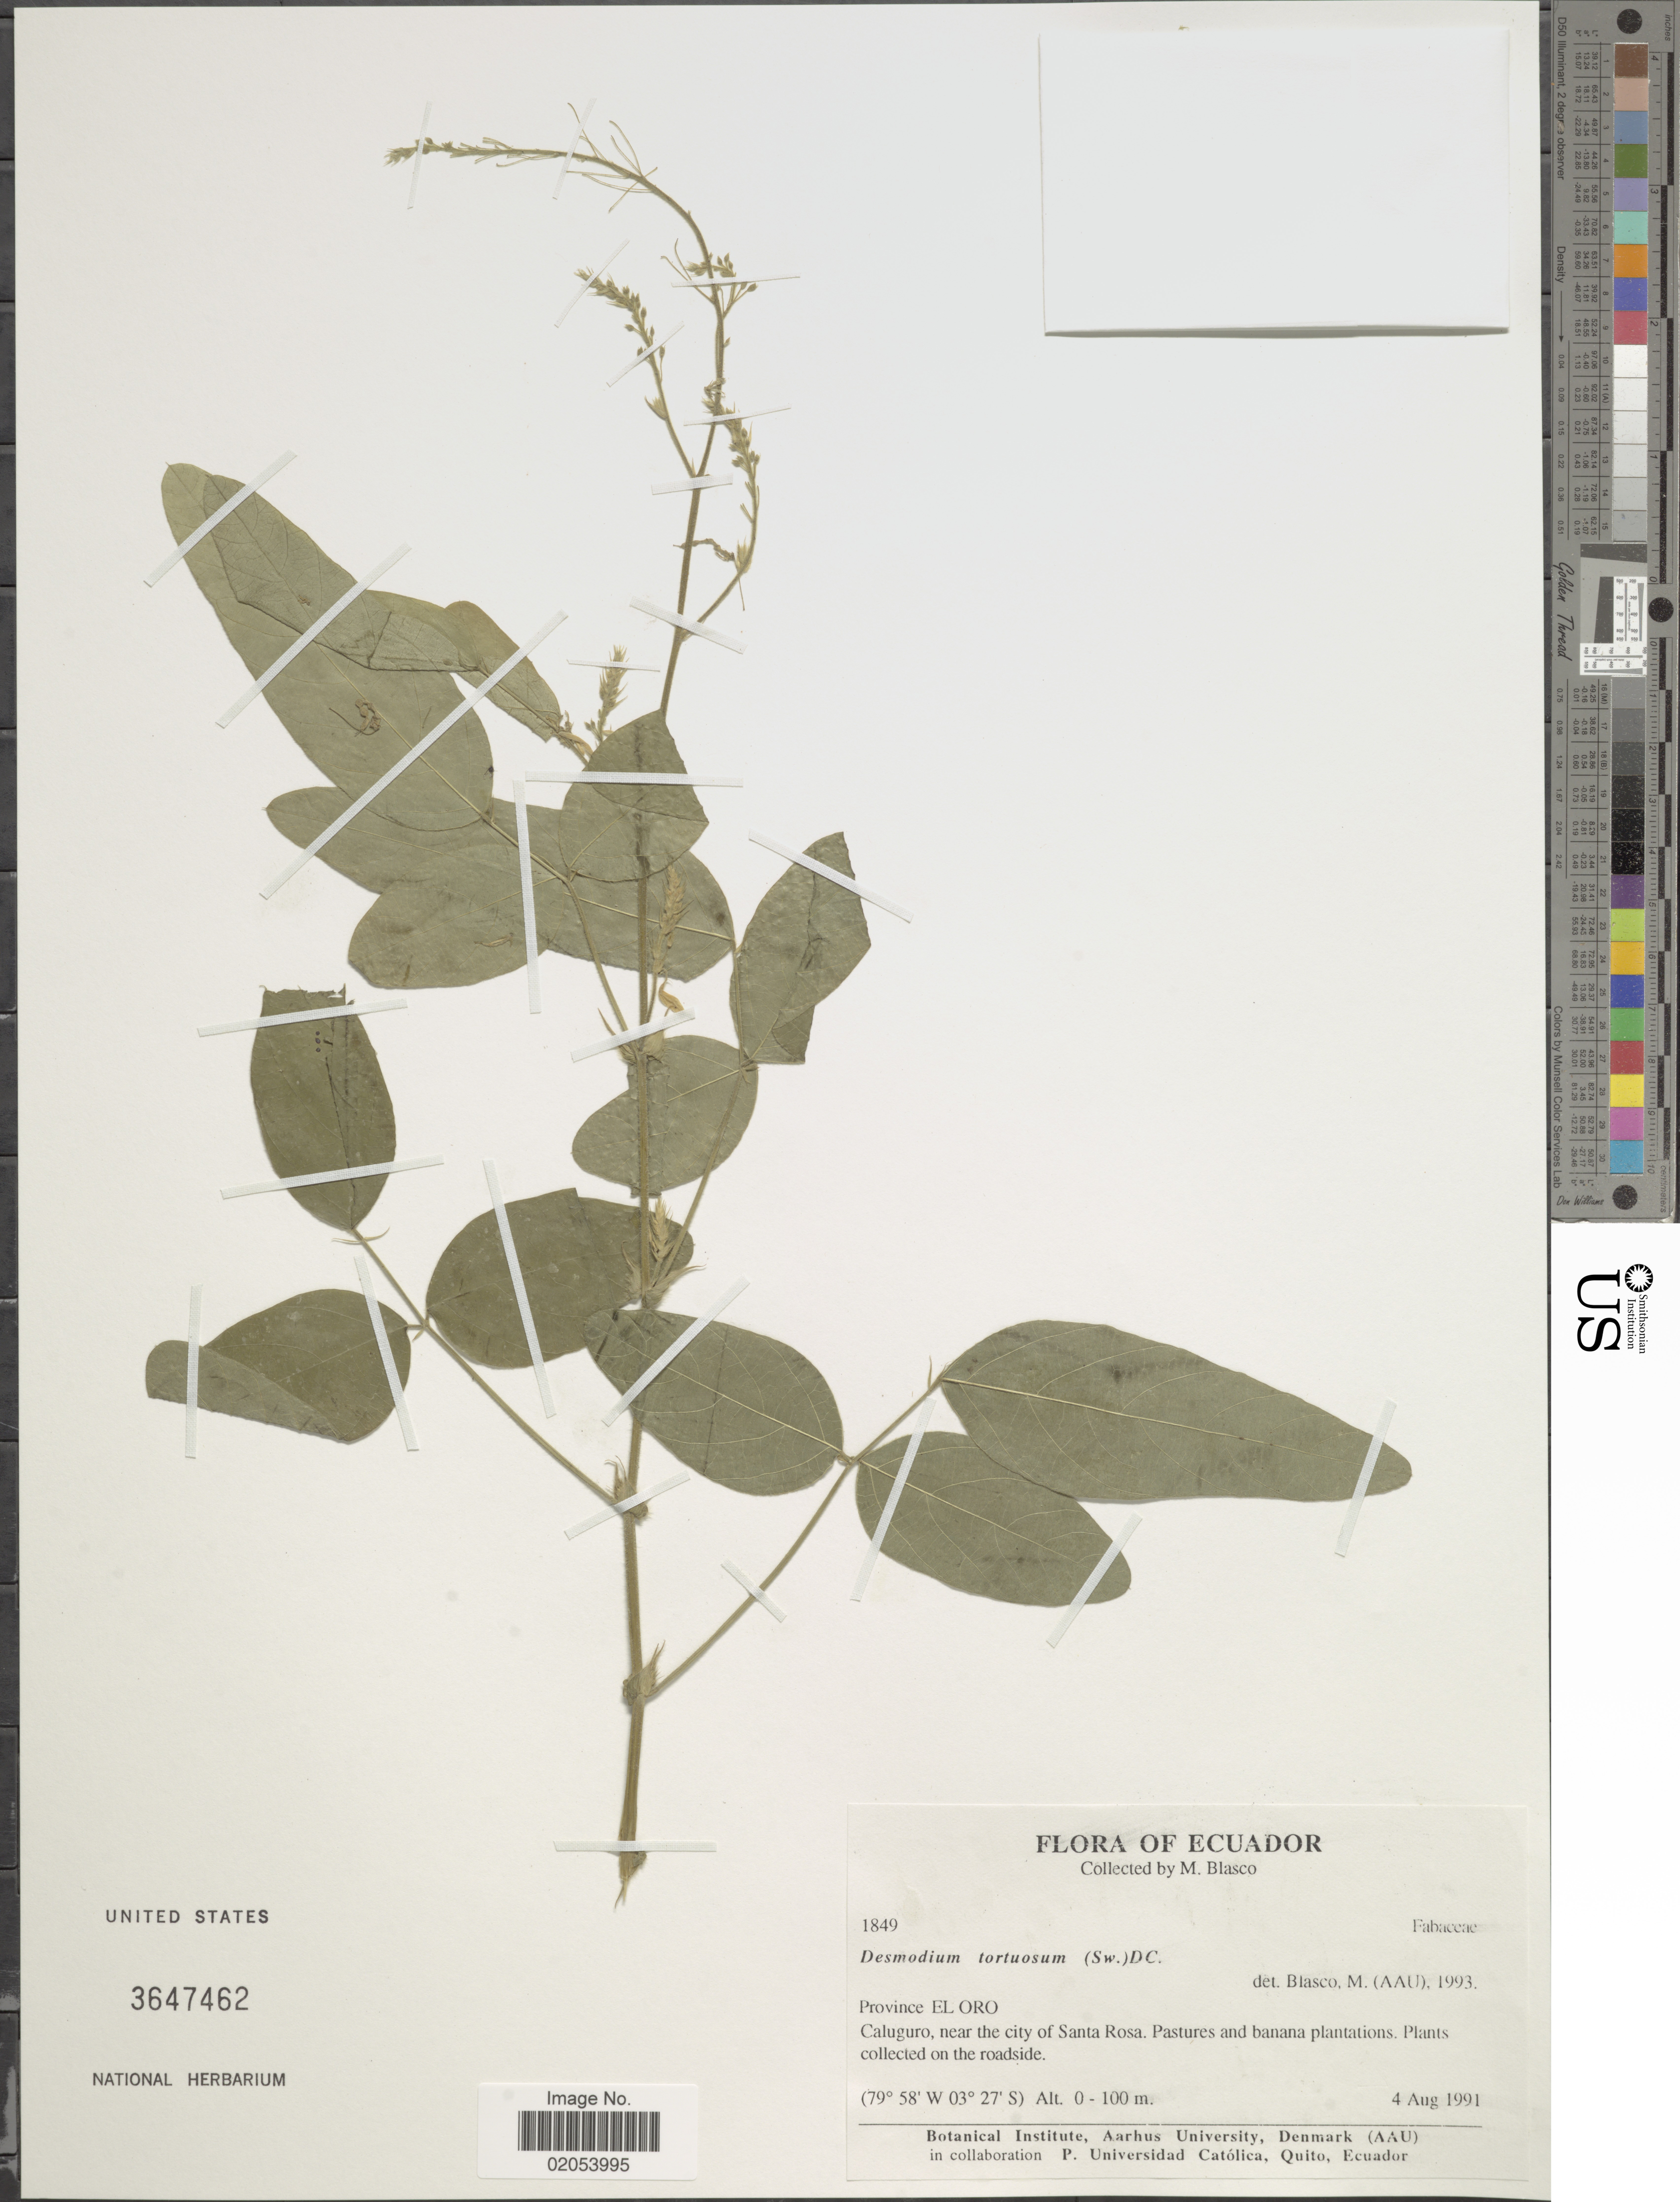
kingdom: Plantae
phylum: Tracheophyta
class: Magnoliopsida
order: Fabales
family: Fabaceae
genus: Desmodium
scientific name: Desmodium tortuosum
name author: (Sw.) DC.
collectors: M. Blasco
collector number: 1849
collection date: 1991-08-04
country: Ecuador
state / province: El Oro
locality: Calugero, near city of Santa Rosa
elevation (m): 0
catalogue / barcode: US 3647462